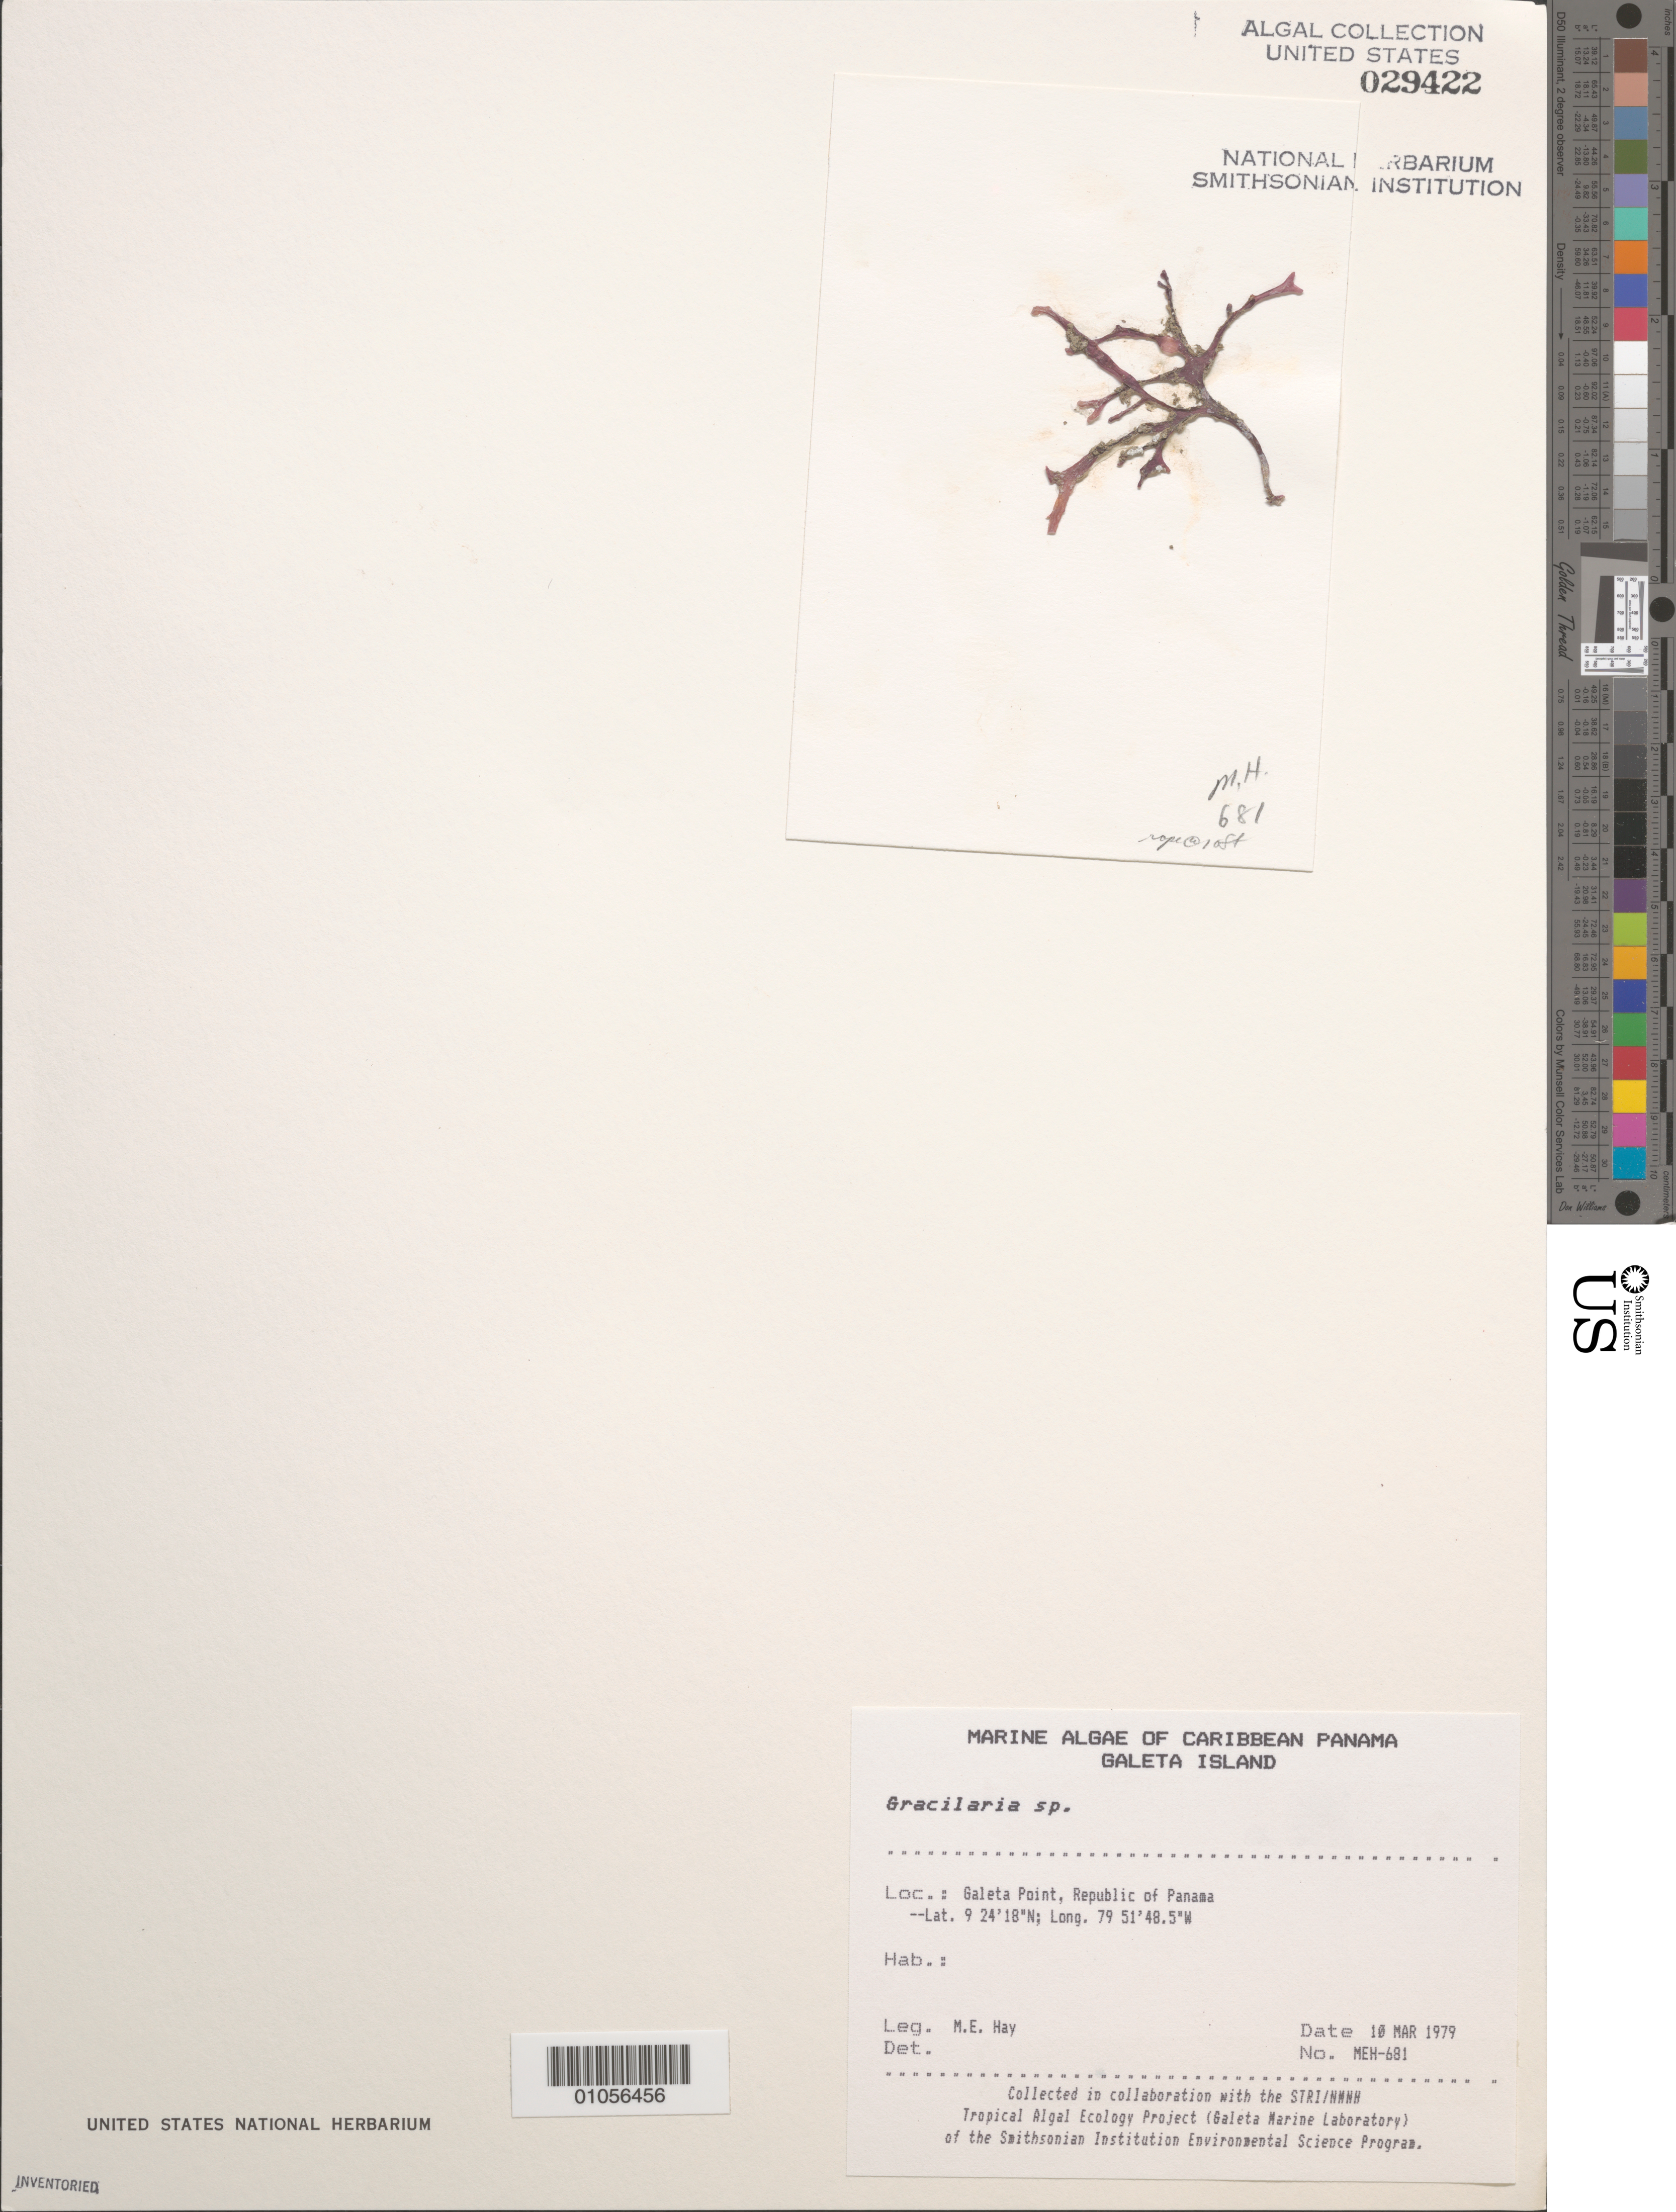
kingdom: Plantae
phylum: Rhodophyta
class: Florideophyceae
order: Gracilariales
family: Gracilariaceae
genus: Gracilaria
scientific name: Gracilaria sp.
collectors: M. E. Hay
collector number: MEH-681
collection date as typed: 10 Mar 1979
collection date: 1979-03-10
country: Panama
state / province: Colón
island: Galeta Island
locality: Galeta Point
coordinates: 9 24'18"N, 79 51'48.5"W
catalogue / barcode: US 29422